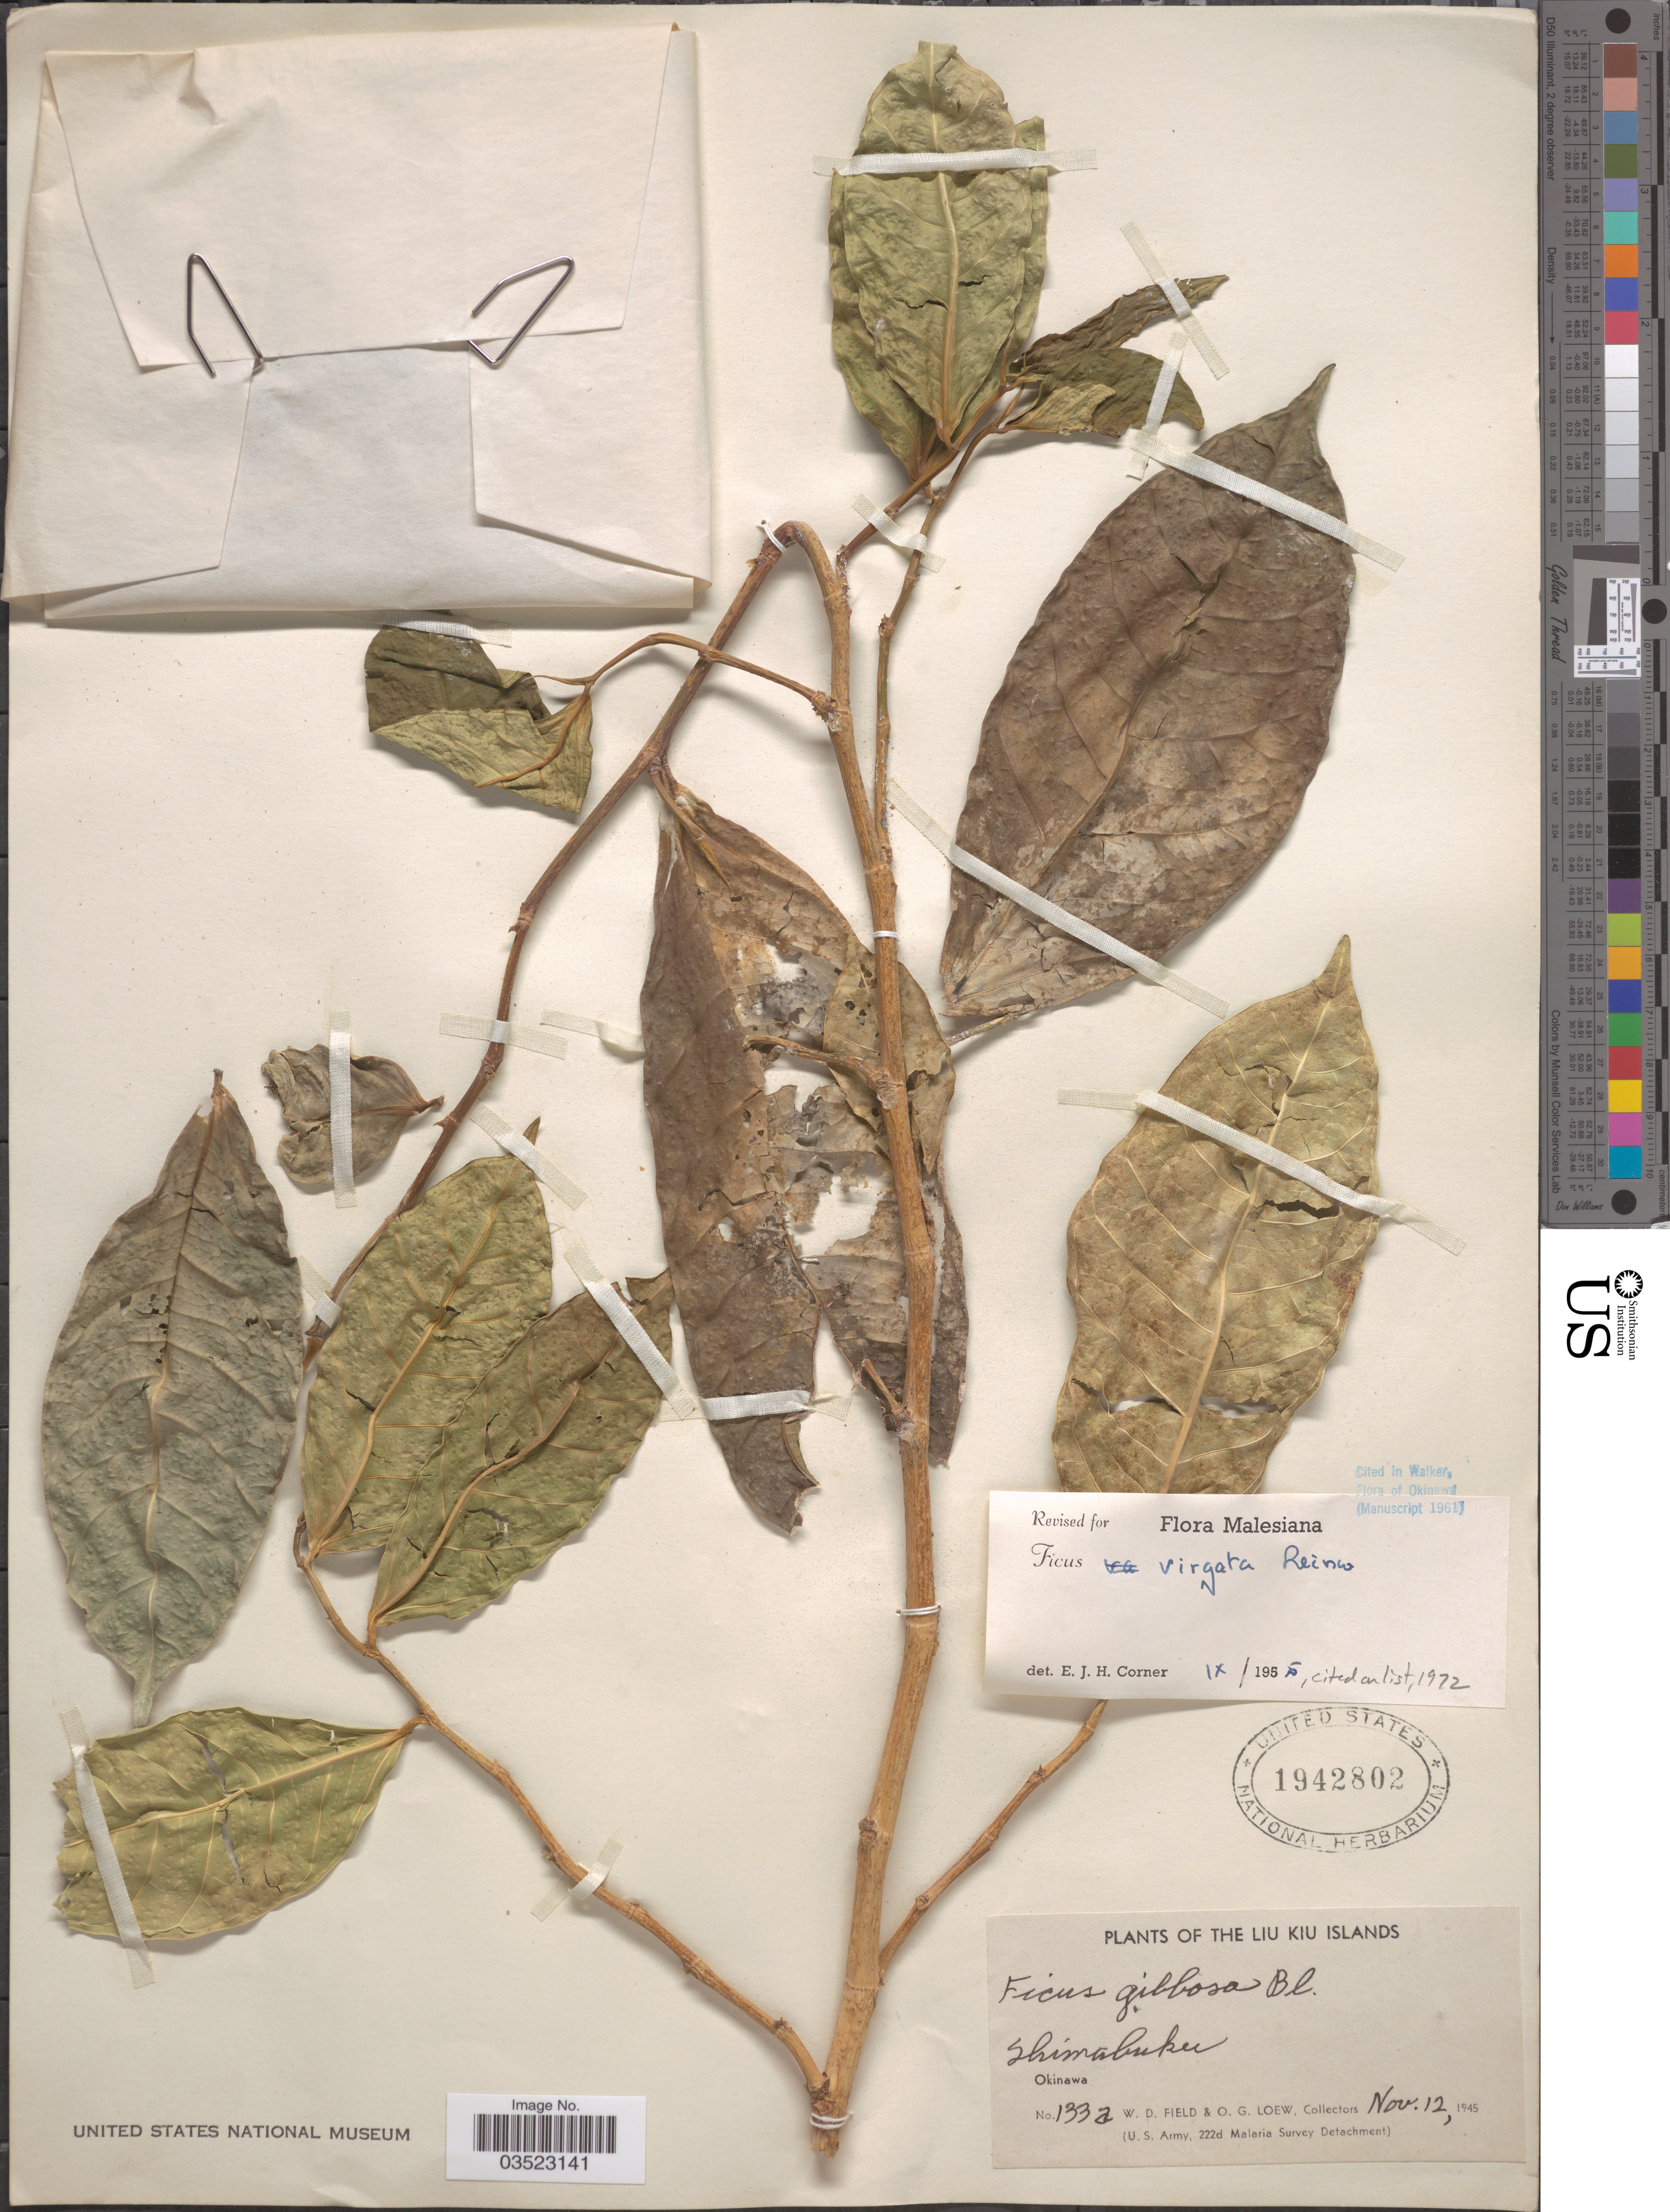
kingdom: Plantae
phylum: Tracheophyta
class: Magnoliopsida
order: Rosales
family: Moraceae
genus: Ficus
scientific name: Ficus virgata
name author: Reinw.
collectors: W. D. Field & O. G. Loew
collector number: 133a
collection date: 1945-11-12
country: Japan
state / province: Okinawa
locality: Liu Kiu Islands. Shimabuku. Okinawa. (U.S. Army, 222d Malaria Survey Detachment).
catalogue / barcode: US 1942802